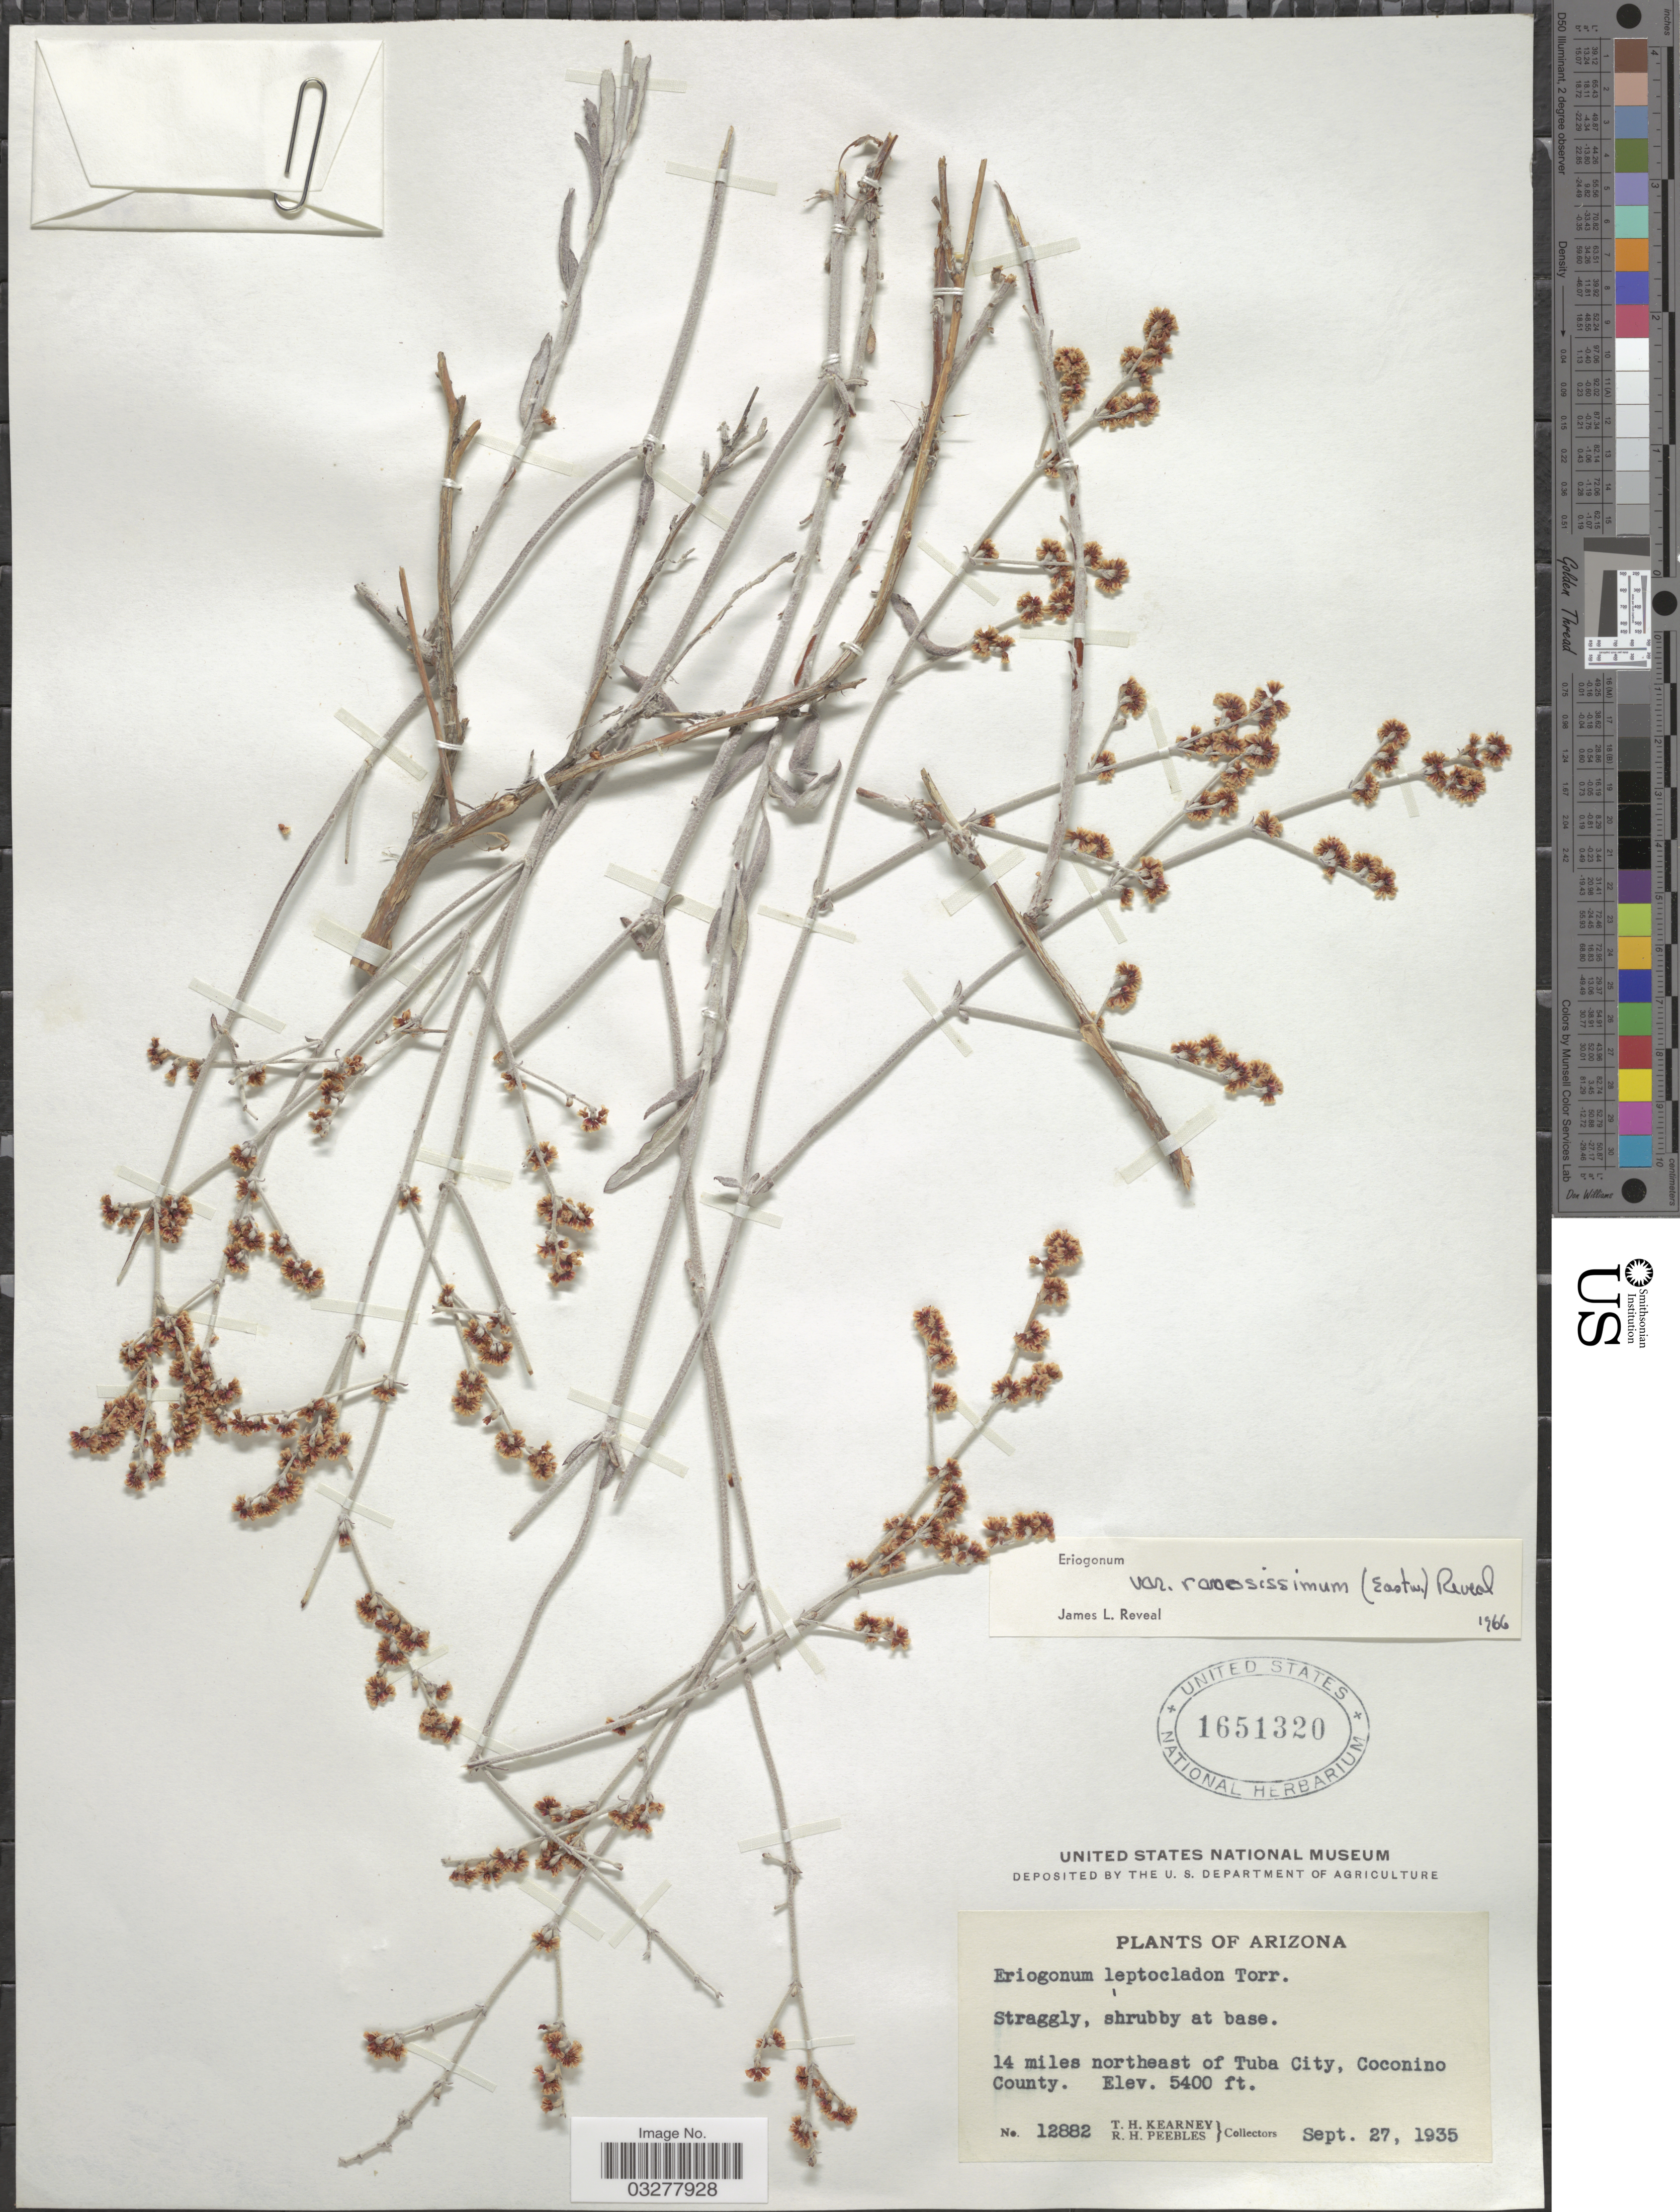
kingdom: Plantae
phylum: Tracheophyta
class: Magnoliopsida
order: Caryophyllales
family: Polygonaceae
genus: Eriogonum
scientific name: Eriogonum leptocladon var. ramosissimum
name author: (Eastw.) Reveal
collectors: T. H. Kearney & R. H. Peebles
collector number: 12882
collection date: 1935-09-27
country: United States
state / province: Arizona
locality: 14 miles northeast of Tuba City, Coconino County.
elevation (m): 1646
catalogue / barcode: US 1651320